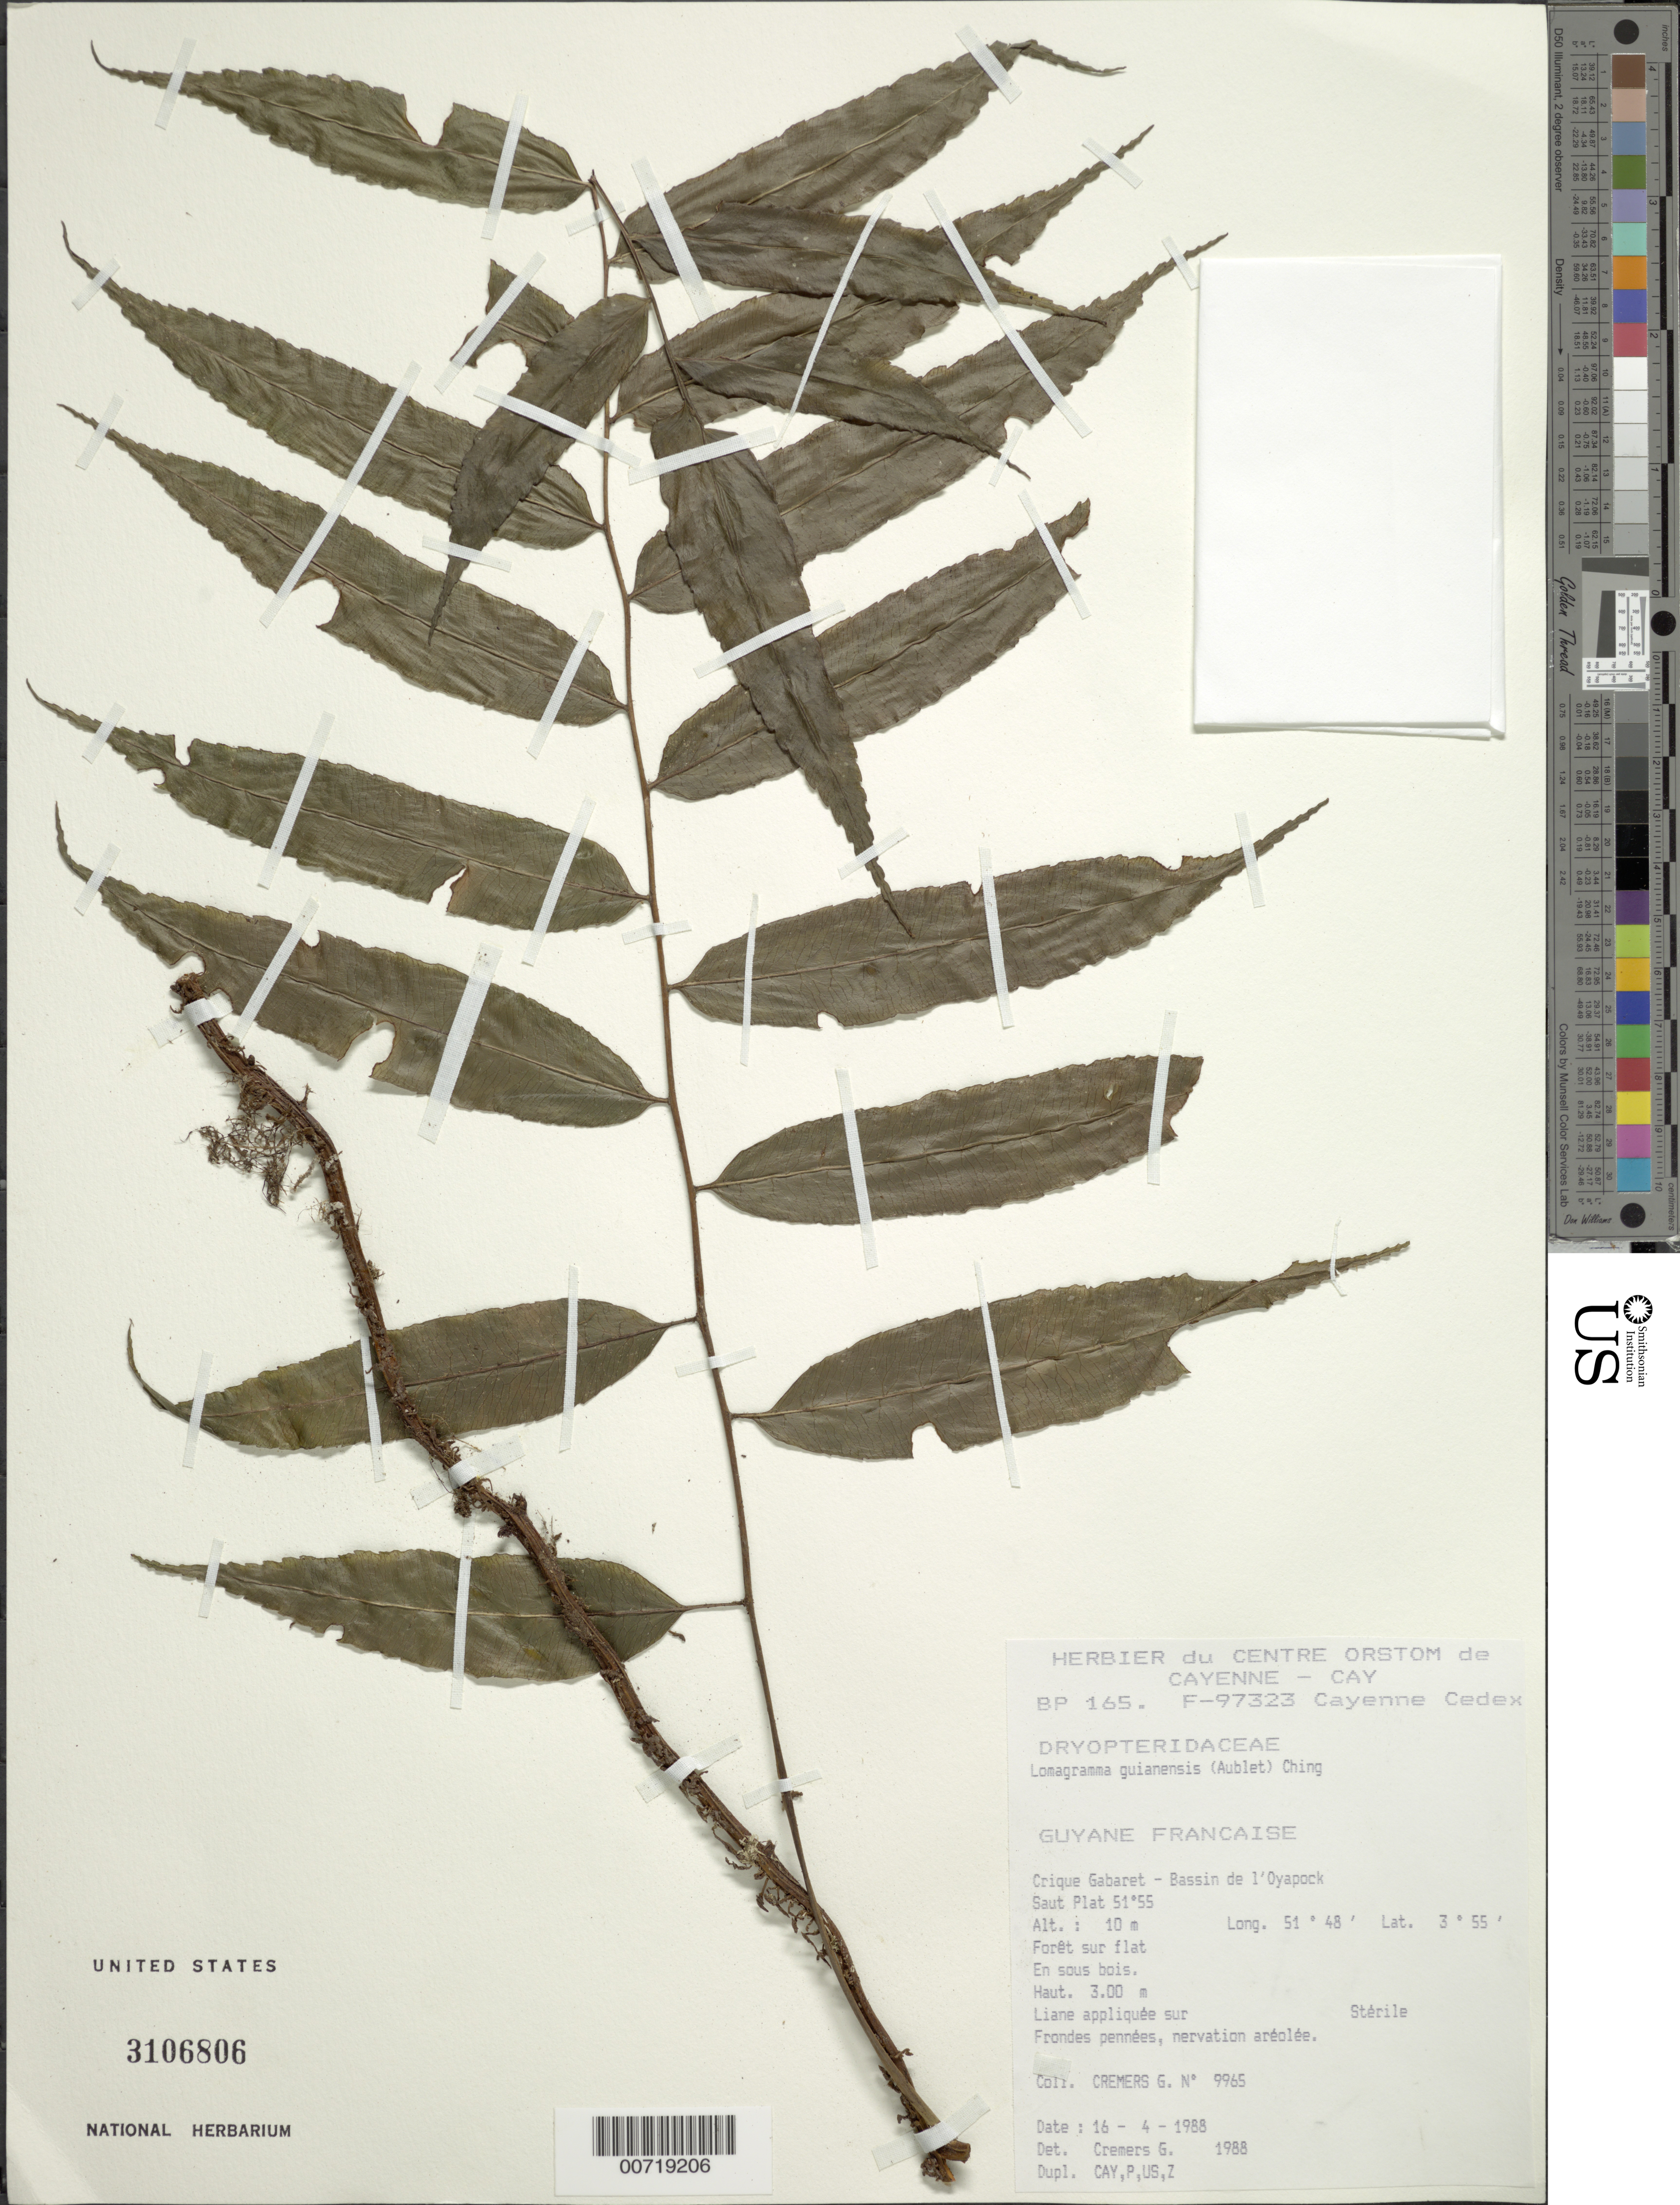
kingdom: Plantae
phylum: Tracheophyta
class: Polypodiopsida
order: Polypodiales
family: Dryopteridaceae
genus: Mickelia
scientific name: Mickelia guianensis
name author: (Aubl.) R.C. Moran et al.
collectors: G. Cremers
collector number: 9965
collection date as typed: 16-Apr-88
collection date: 1988-04-16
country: French Guiana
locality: Crique Gabaret, Bassin de l'Oyapock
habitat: Forest on flatland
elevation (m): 10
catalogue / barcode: US 3106806